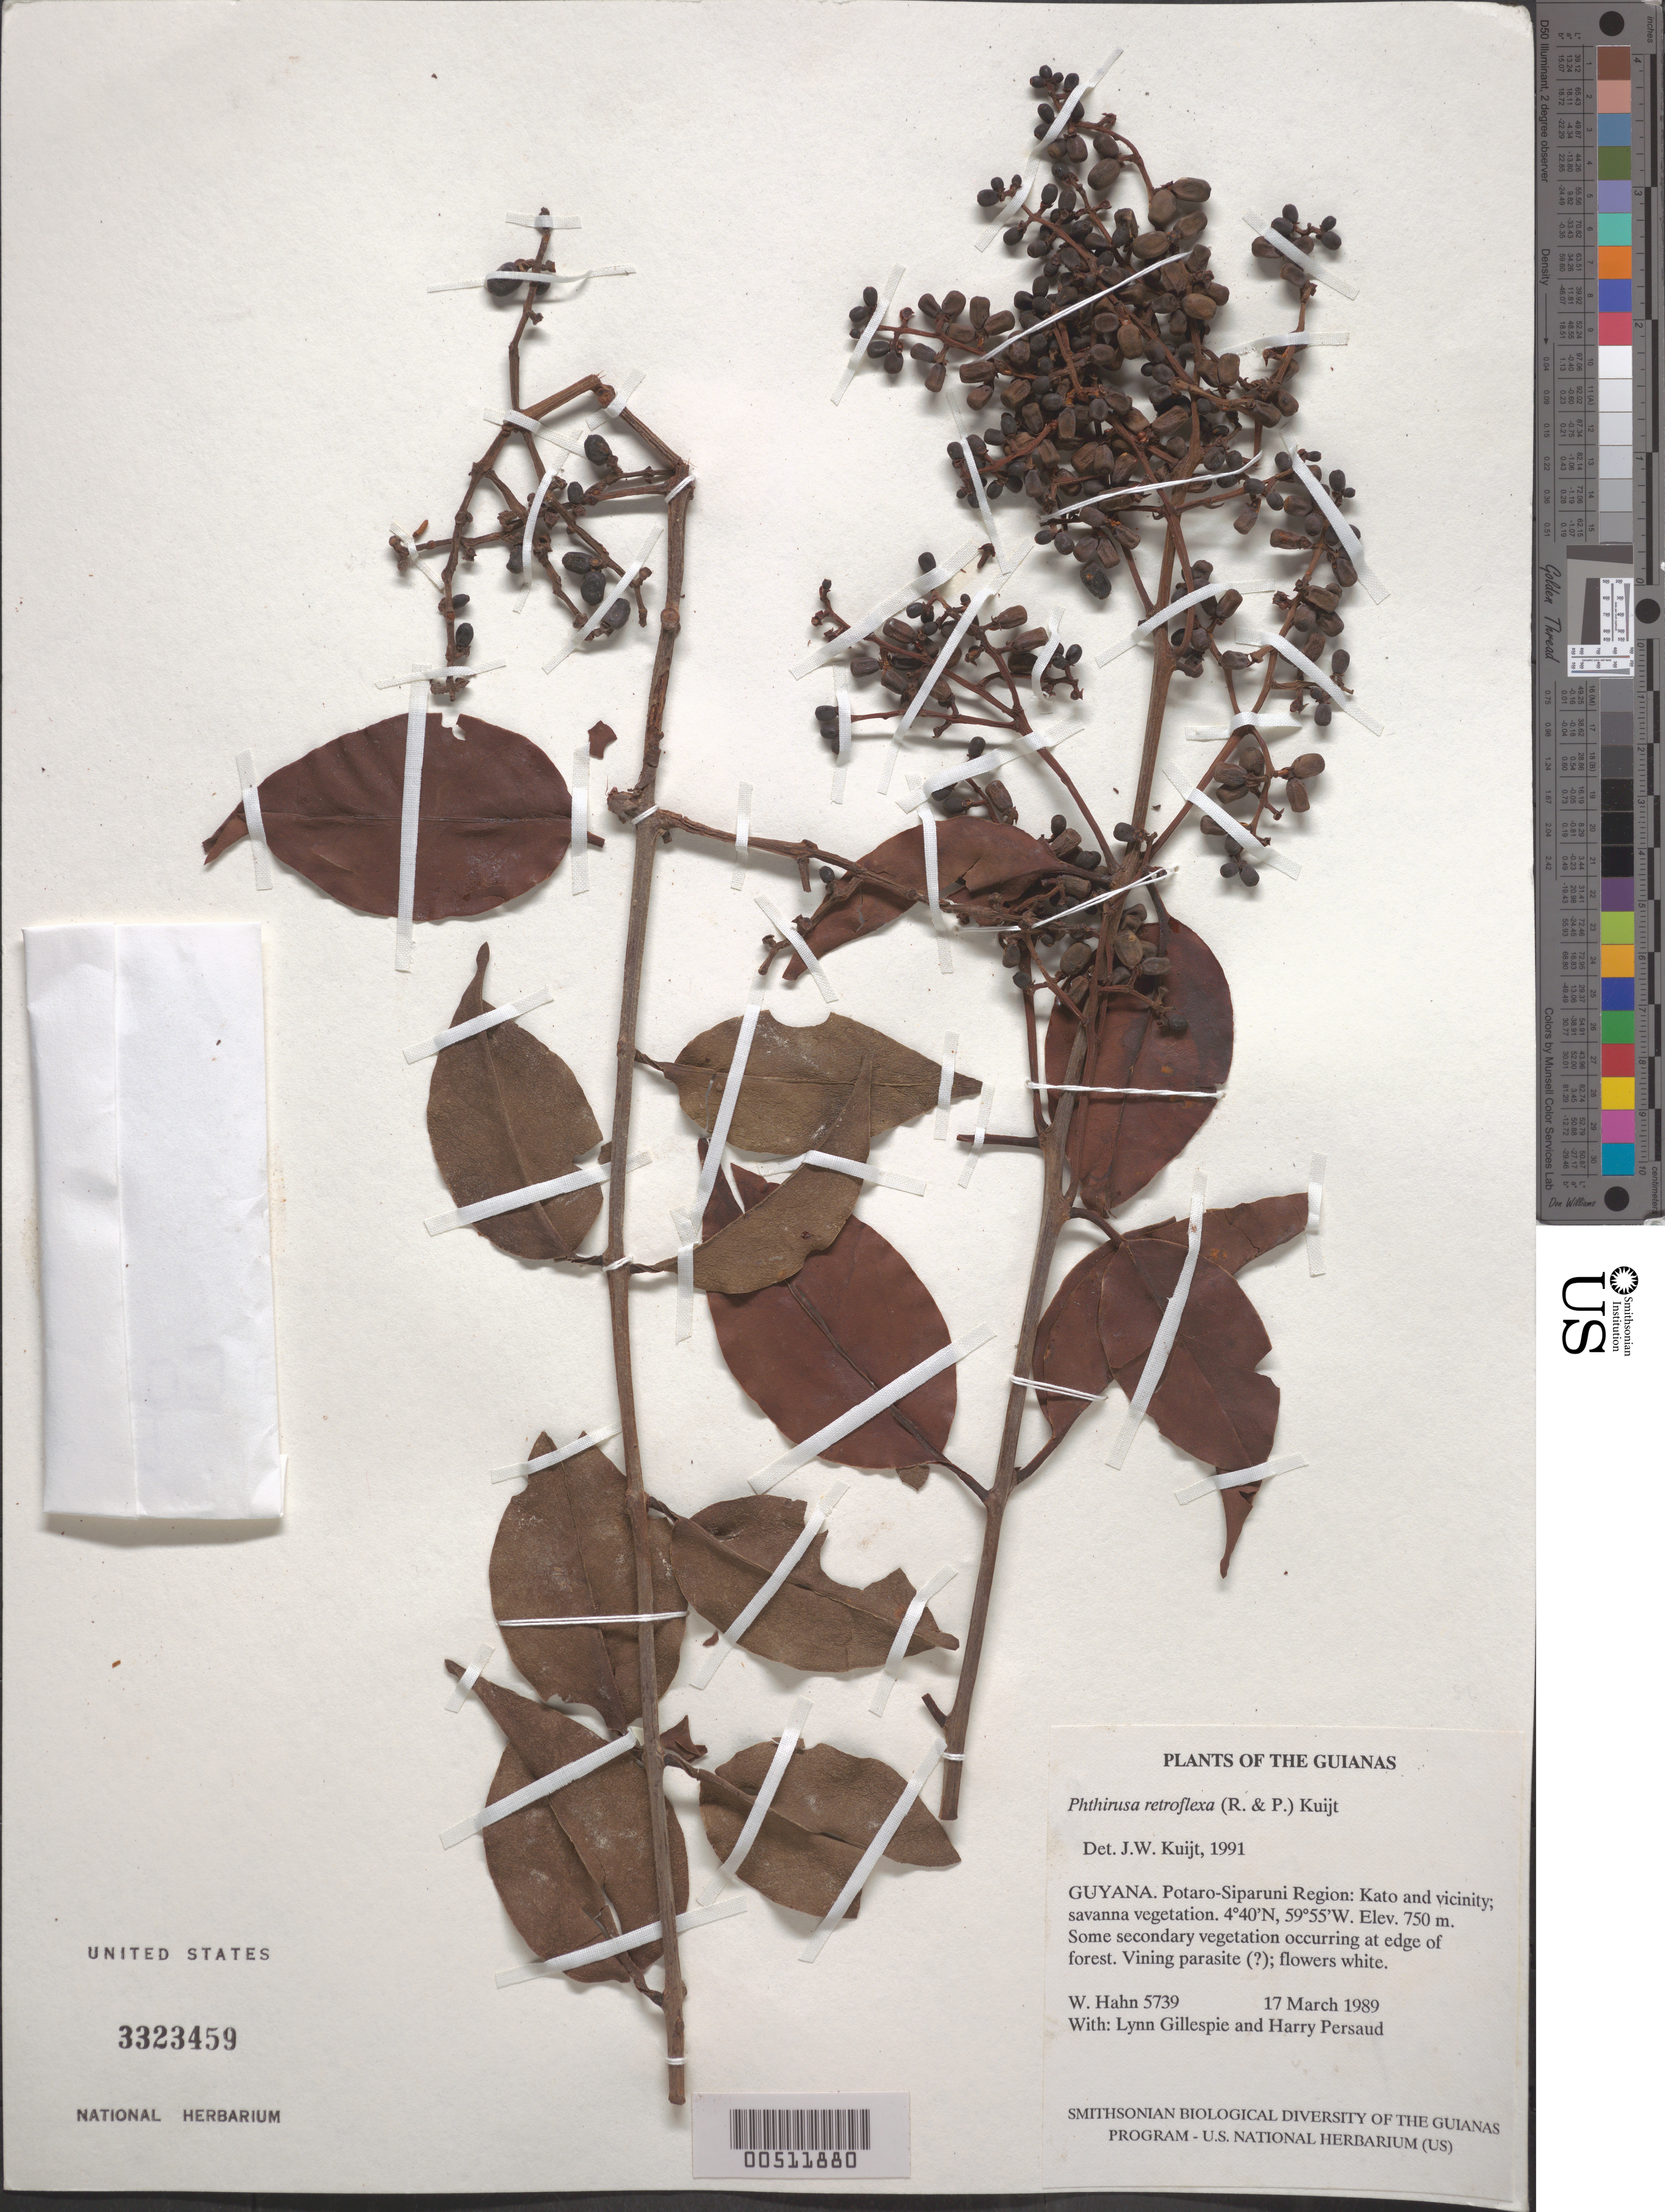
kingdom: Plantae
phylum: Tracheophyta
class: Magnoliopsida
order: Santalales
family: Loranthaceae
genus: Phthirusa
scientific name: Phthirusa retroflexa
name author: (Ruiz & Pav.) Kuijt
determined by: Kuijt, Job, (CANADA)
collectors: W. Hahn, L. J. Gillespie & H. Persaud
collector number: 5739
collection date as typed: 17 March 1989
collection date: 1989-03-17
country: Guyana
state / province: Potaro-Siparuni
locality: Kato and vicinity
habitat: Savanna vegetation. Some secondary vegetation occurring at edge of forest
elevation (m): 750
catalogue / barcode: US 3323459